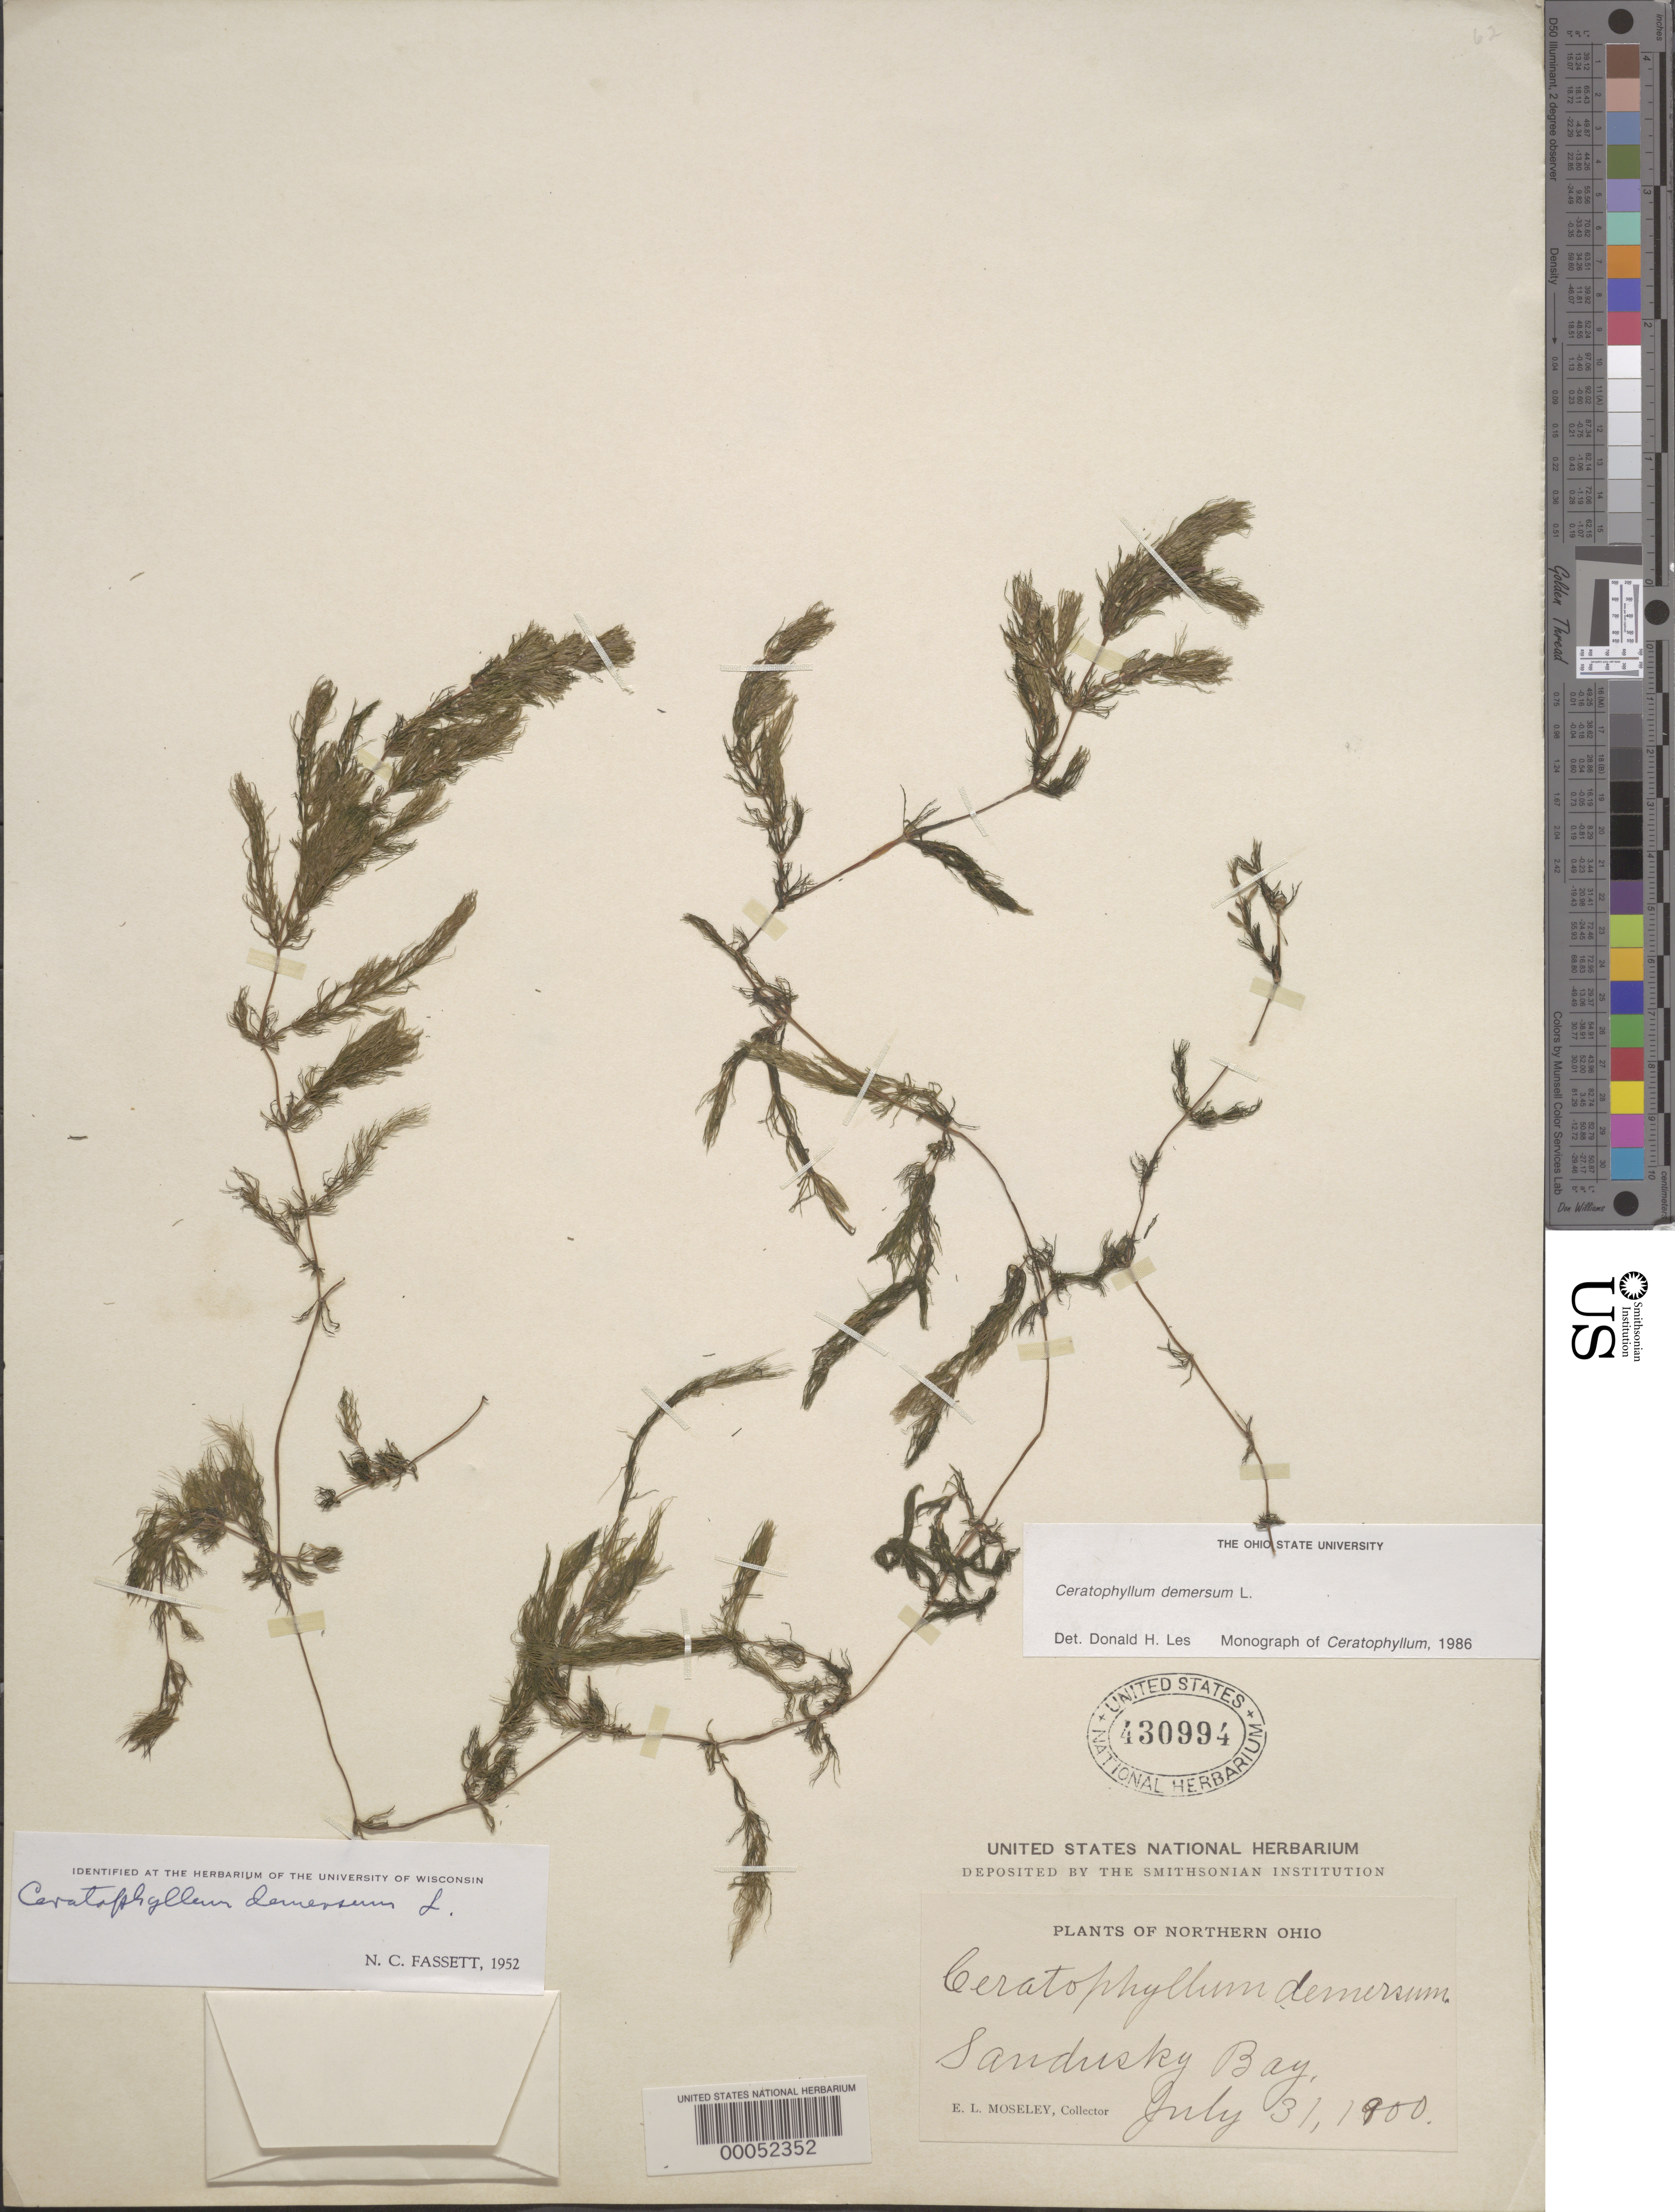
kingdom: Plantae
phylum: Tracheophyta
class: Magnoliopsida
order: Ceratophyllales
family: Ceratophyllaceae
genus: Ceratophyllum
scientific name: Ceratophyllum demersum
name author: L.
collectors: E. Moseley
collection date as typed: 31 Jul 1900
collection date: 1900-07-31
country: United States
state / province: Ohio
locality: Sandusky bay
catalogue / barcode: US 4309942